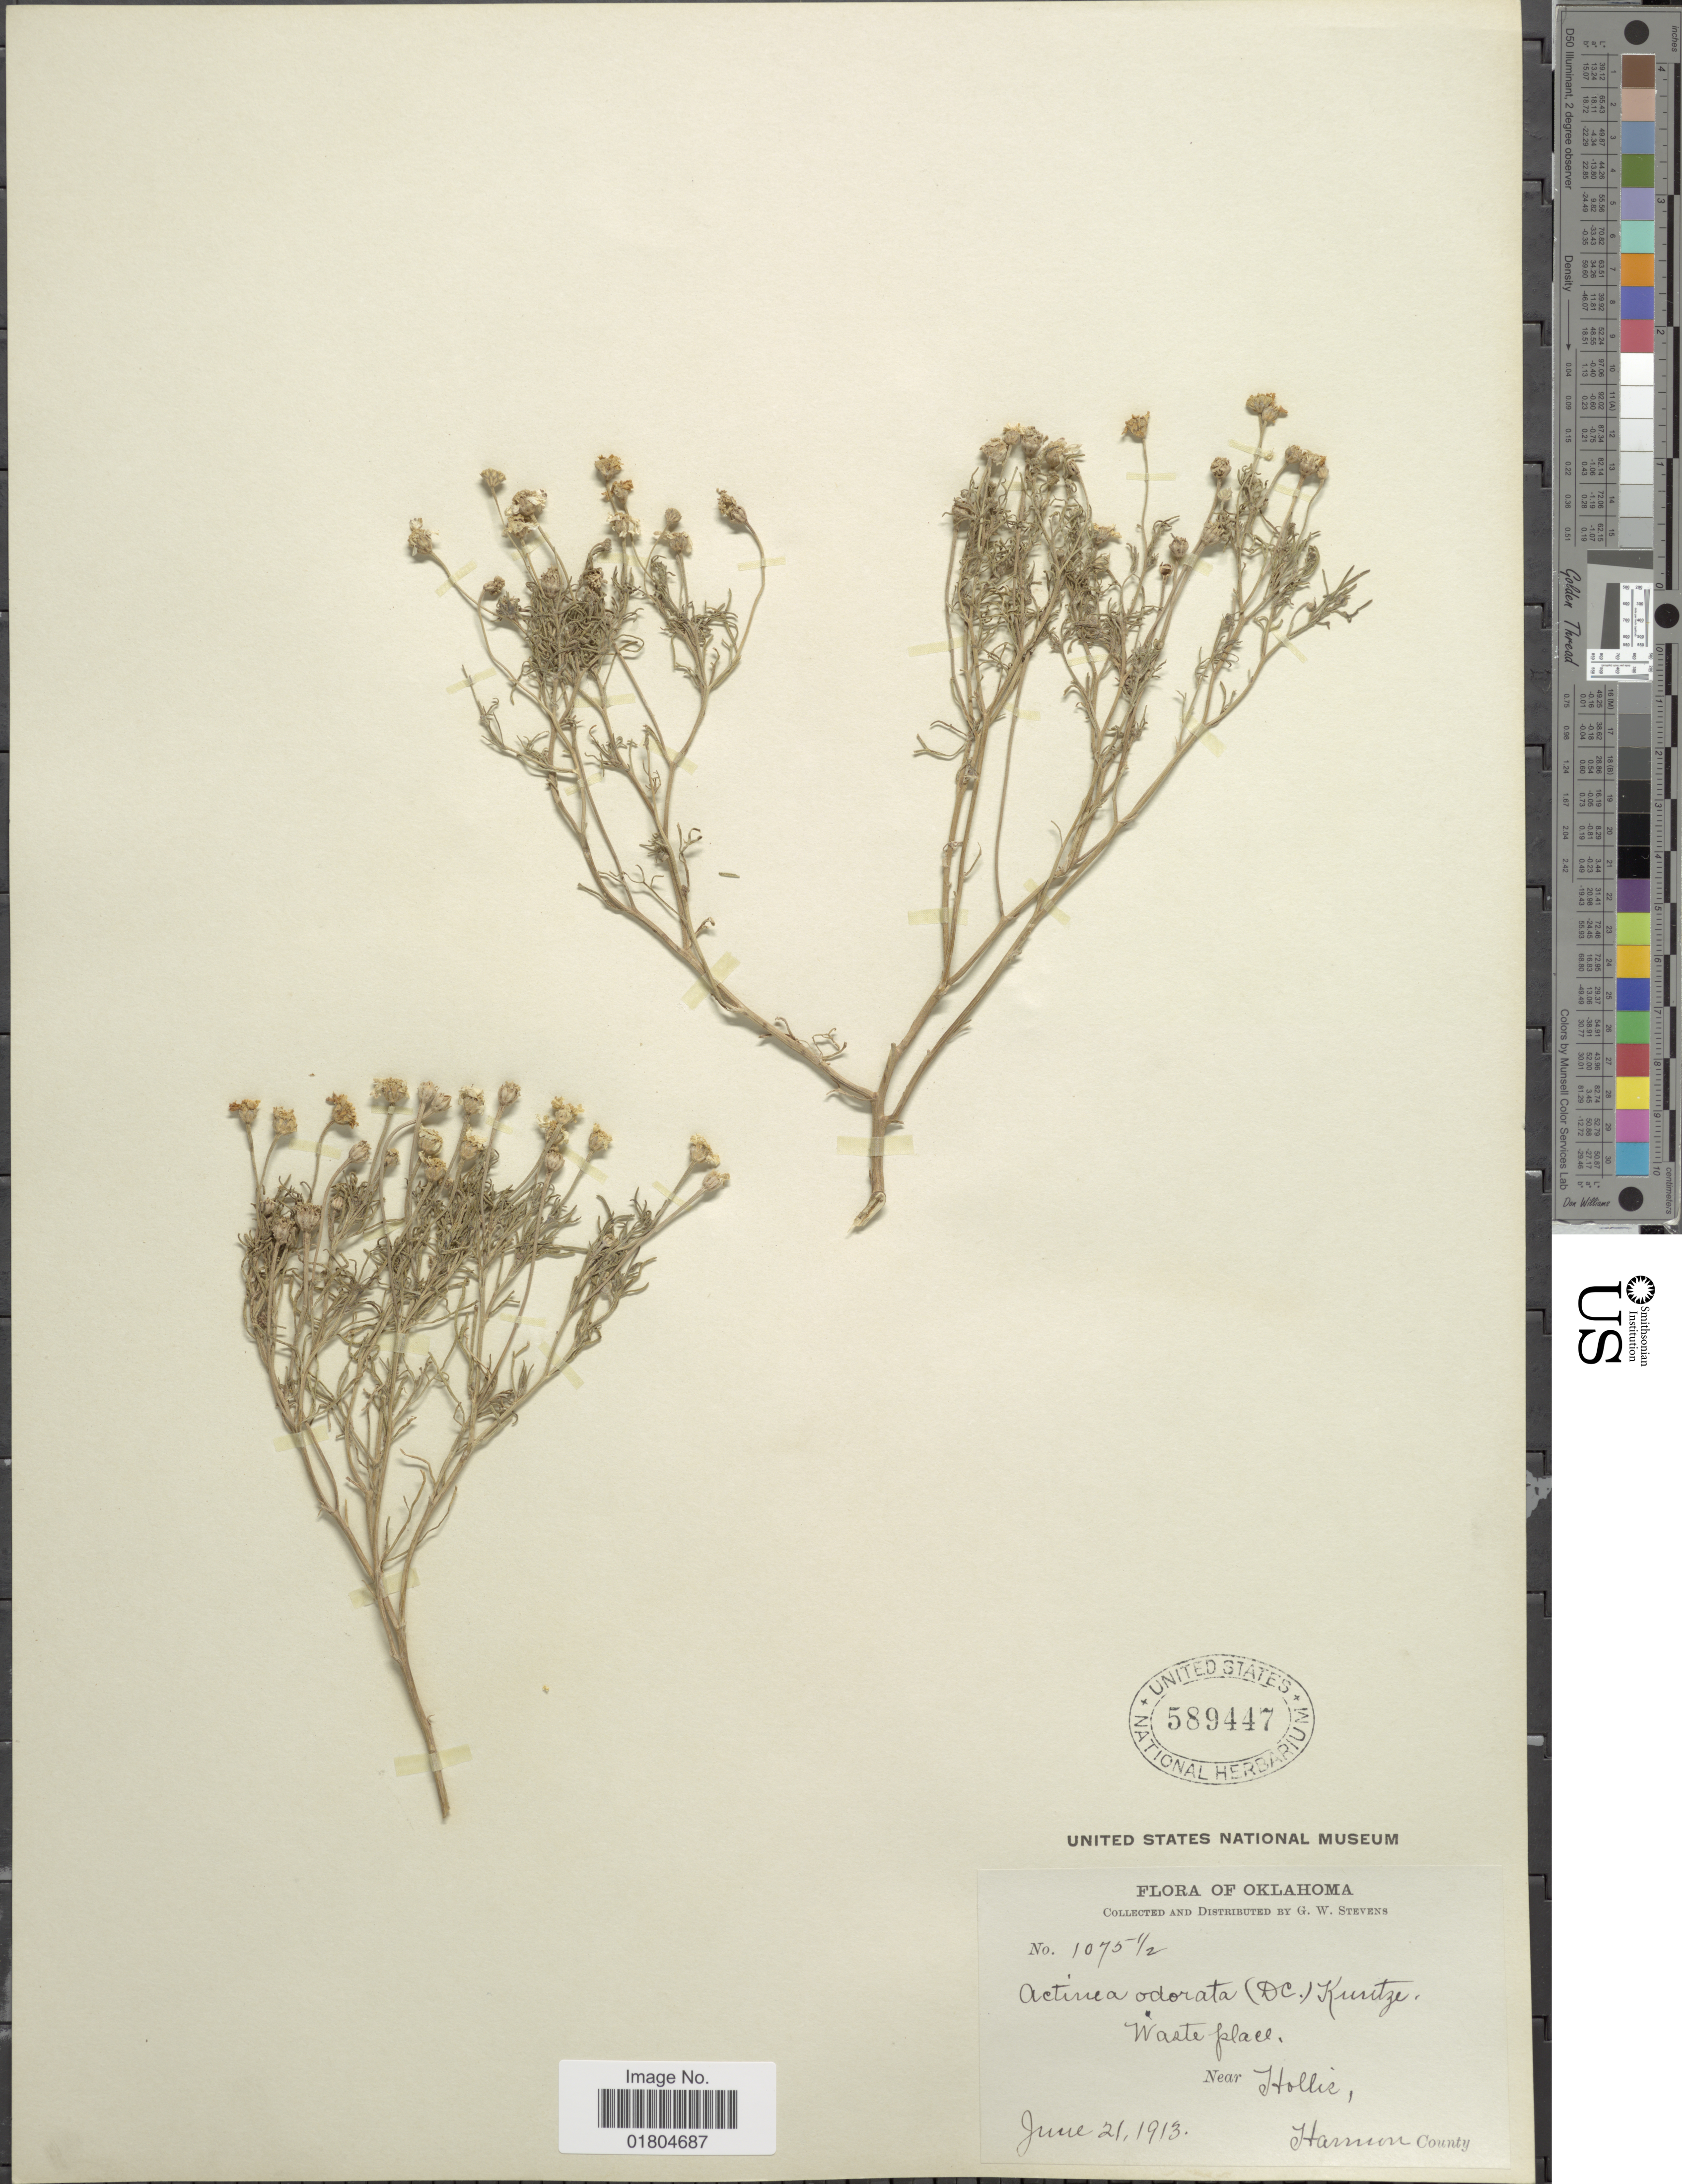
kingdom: Plantae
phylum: Tracheophyta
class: Magnoliopsida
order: Asterales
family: Asteraceae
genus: Hymenoxys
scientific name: Hymenoxys odorata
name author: DC.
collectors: G. W. Stevens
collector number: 1075½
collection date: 1913-06-21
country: United States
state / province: Oklahoma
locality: Near Holliz, Harmon County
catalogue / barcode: US 589447